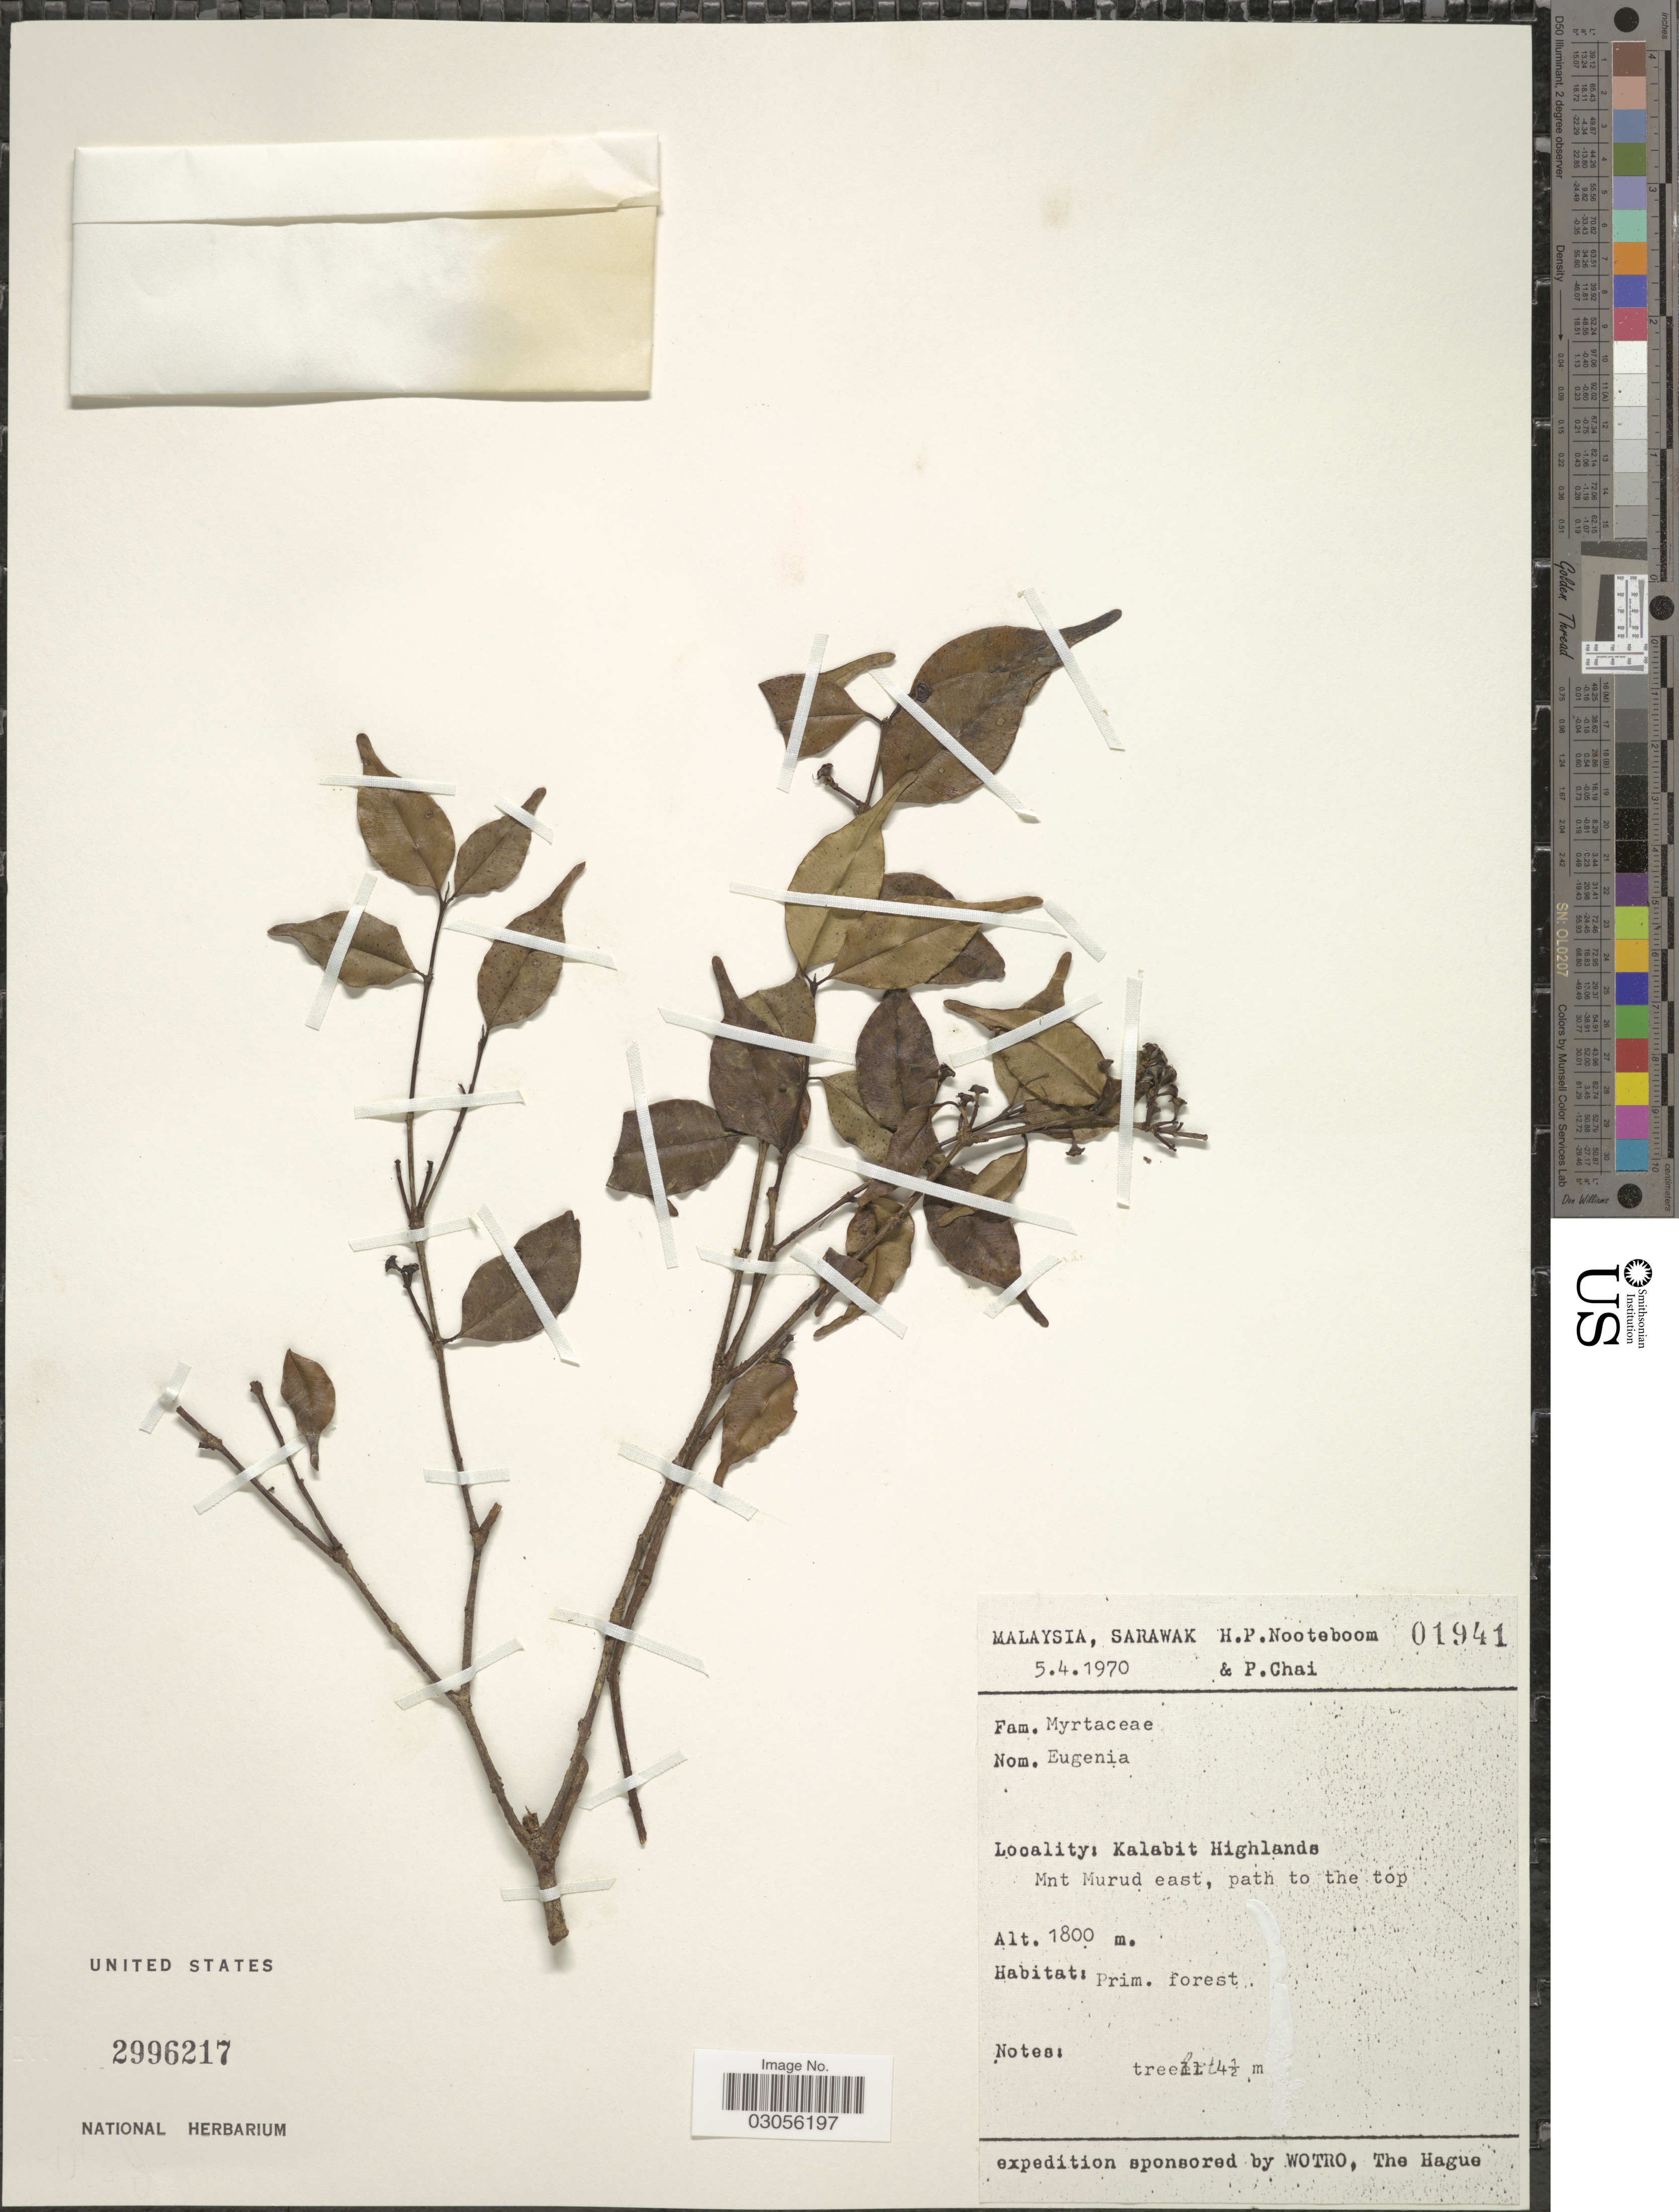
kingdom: Plantae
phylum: Tracheophyta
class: Magnoliopsida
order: Myrtales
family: Myrtaceae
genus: Syzygium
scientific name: Syzygium sp.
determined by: Strong, M. T., (US), Smithsonian Institution - National Museum of Natural History (UNITED STATES)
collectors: H. P. Nooteboom & P. Chai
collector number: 01941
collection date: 1970-04-05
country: Malaysia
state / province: Sarawak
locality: Kalabit Highlands. Mnt Murud east, path to the top.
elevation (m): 1800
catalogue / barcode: US 2996217